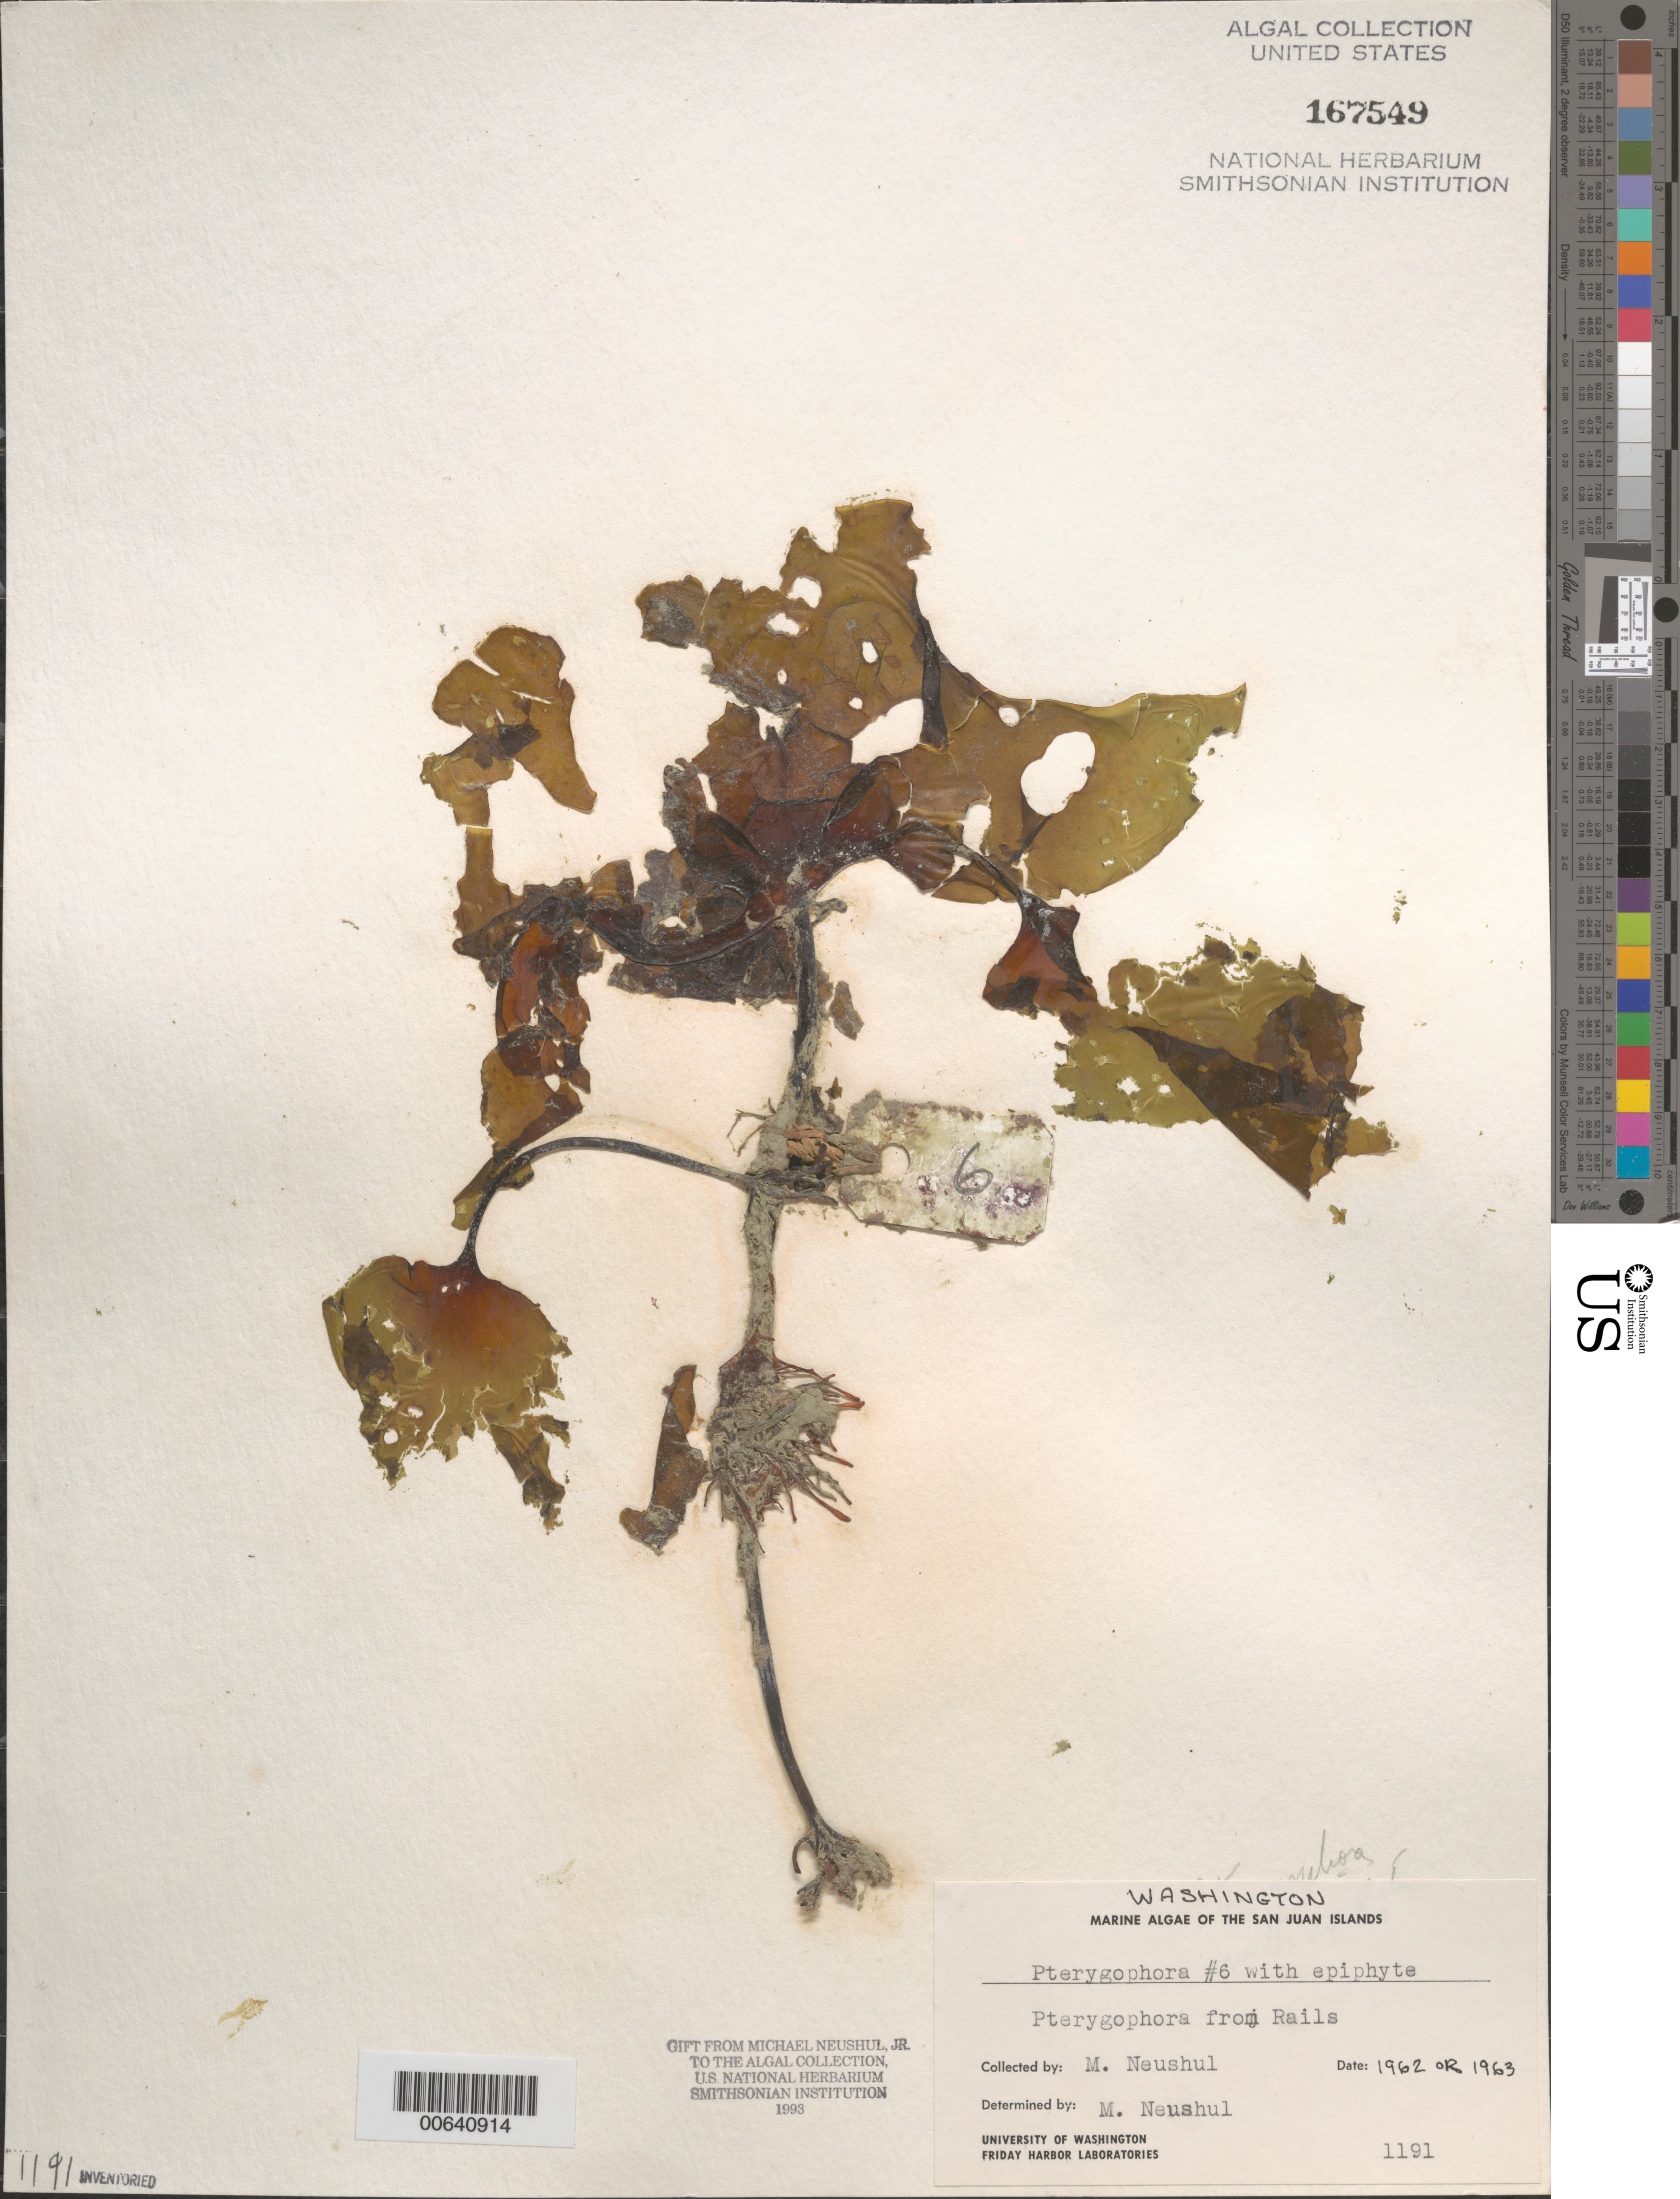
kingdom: Chromista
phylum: Ochrophyta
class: Phaeophyceae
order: Laminariales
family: Alariaceae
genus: Pterygophora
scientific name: Pterygophora sp.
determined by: Neushul, M.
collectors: M. Neushul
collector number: Neushul 1191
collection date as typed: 1962 or -- --- 1963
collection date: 1962 or 1963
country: United States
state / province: Washington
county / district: San Juan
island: San Juan Islands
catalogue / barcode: US 167549